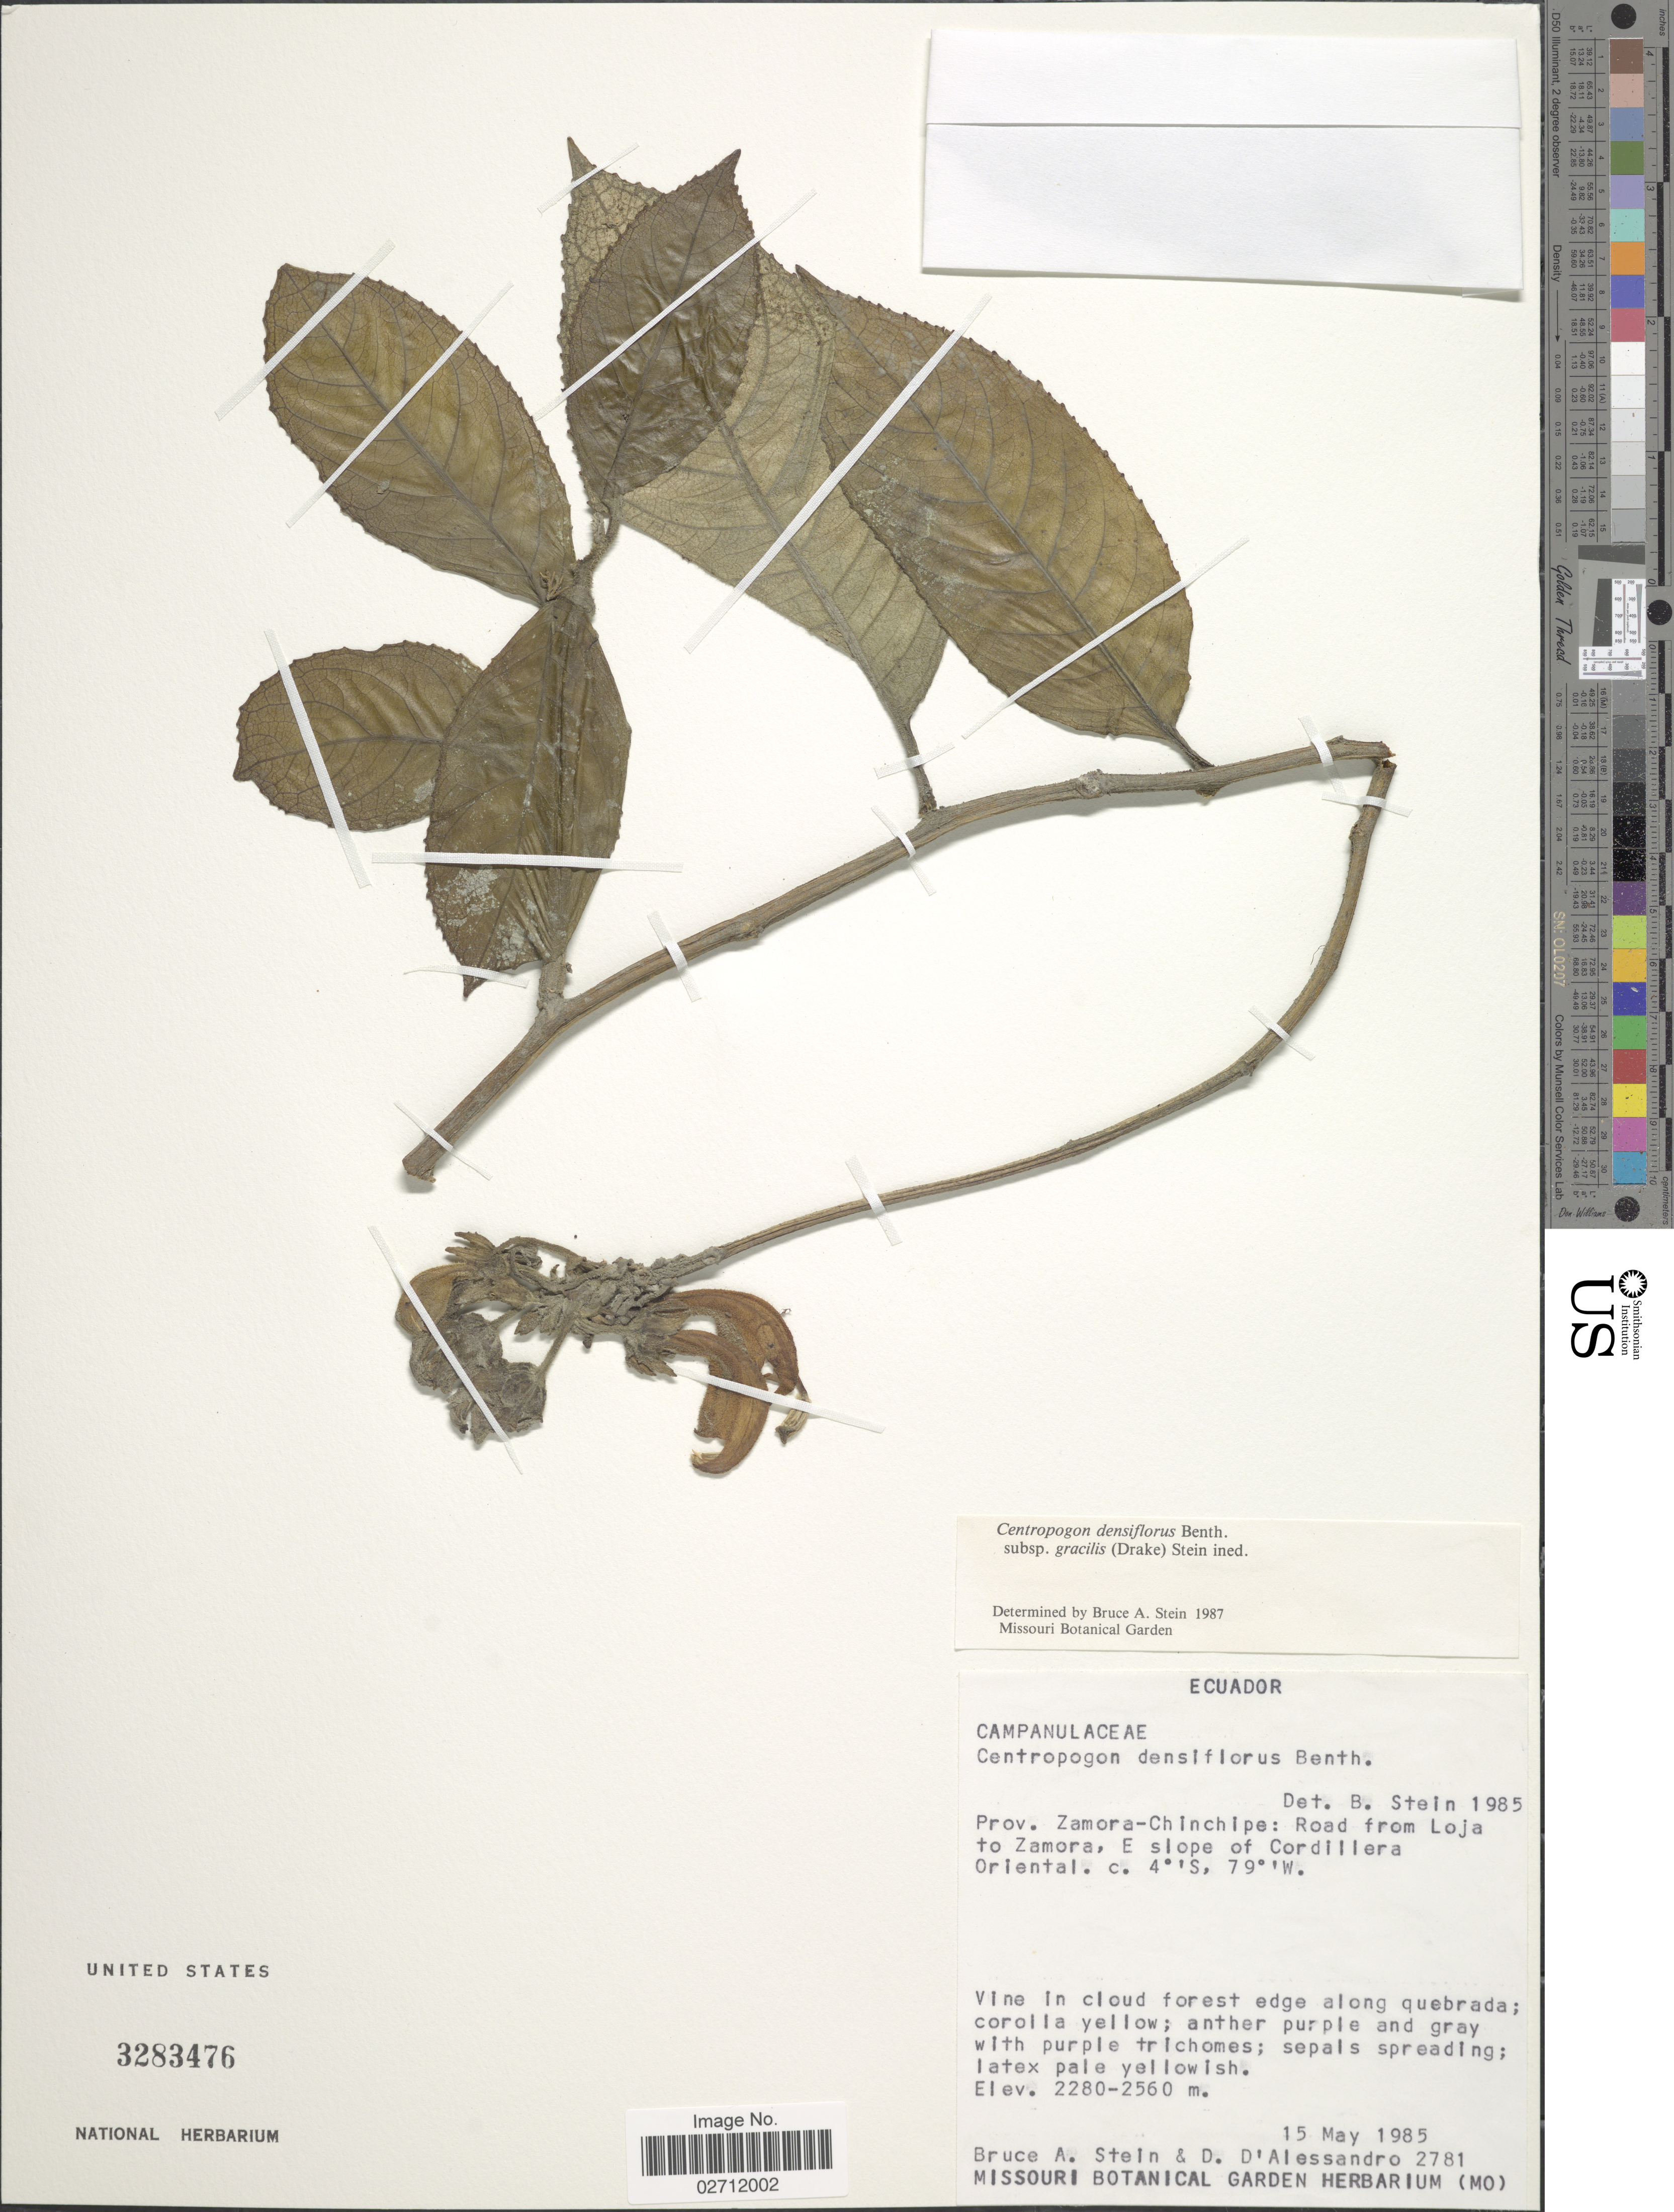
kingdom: Plantae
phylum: Tracheophyta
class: Magnoliopsida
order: Asterales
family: Campanulaceae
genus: Centropogon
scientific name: Centropogon densiflorus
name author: Benth.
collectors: B. A. Stein & D. D'alessandro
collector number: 2781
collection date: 1985-05-15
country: Ecuador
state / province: Zamora-Chinchipe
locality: Road from Loja to Zamora, E slope of Cordillera Oriental.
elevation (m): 2280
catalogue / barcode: US 3283476